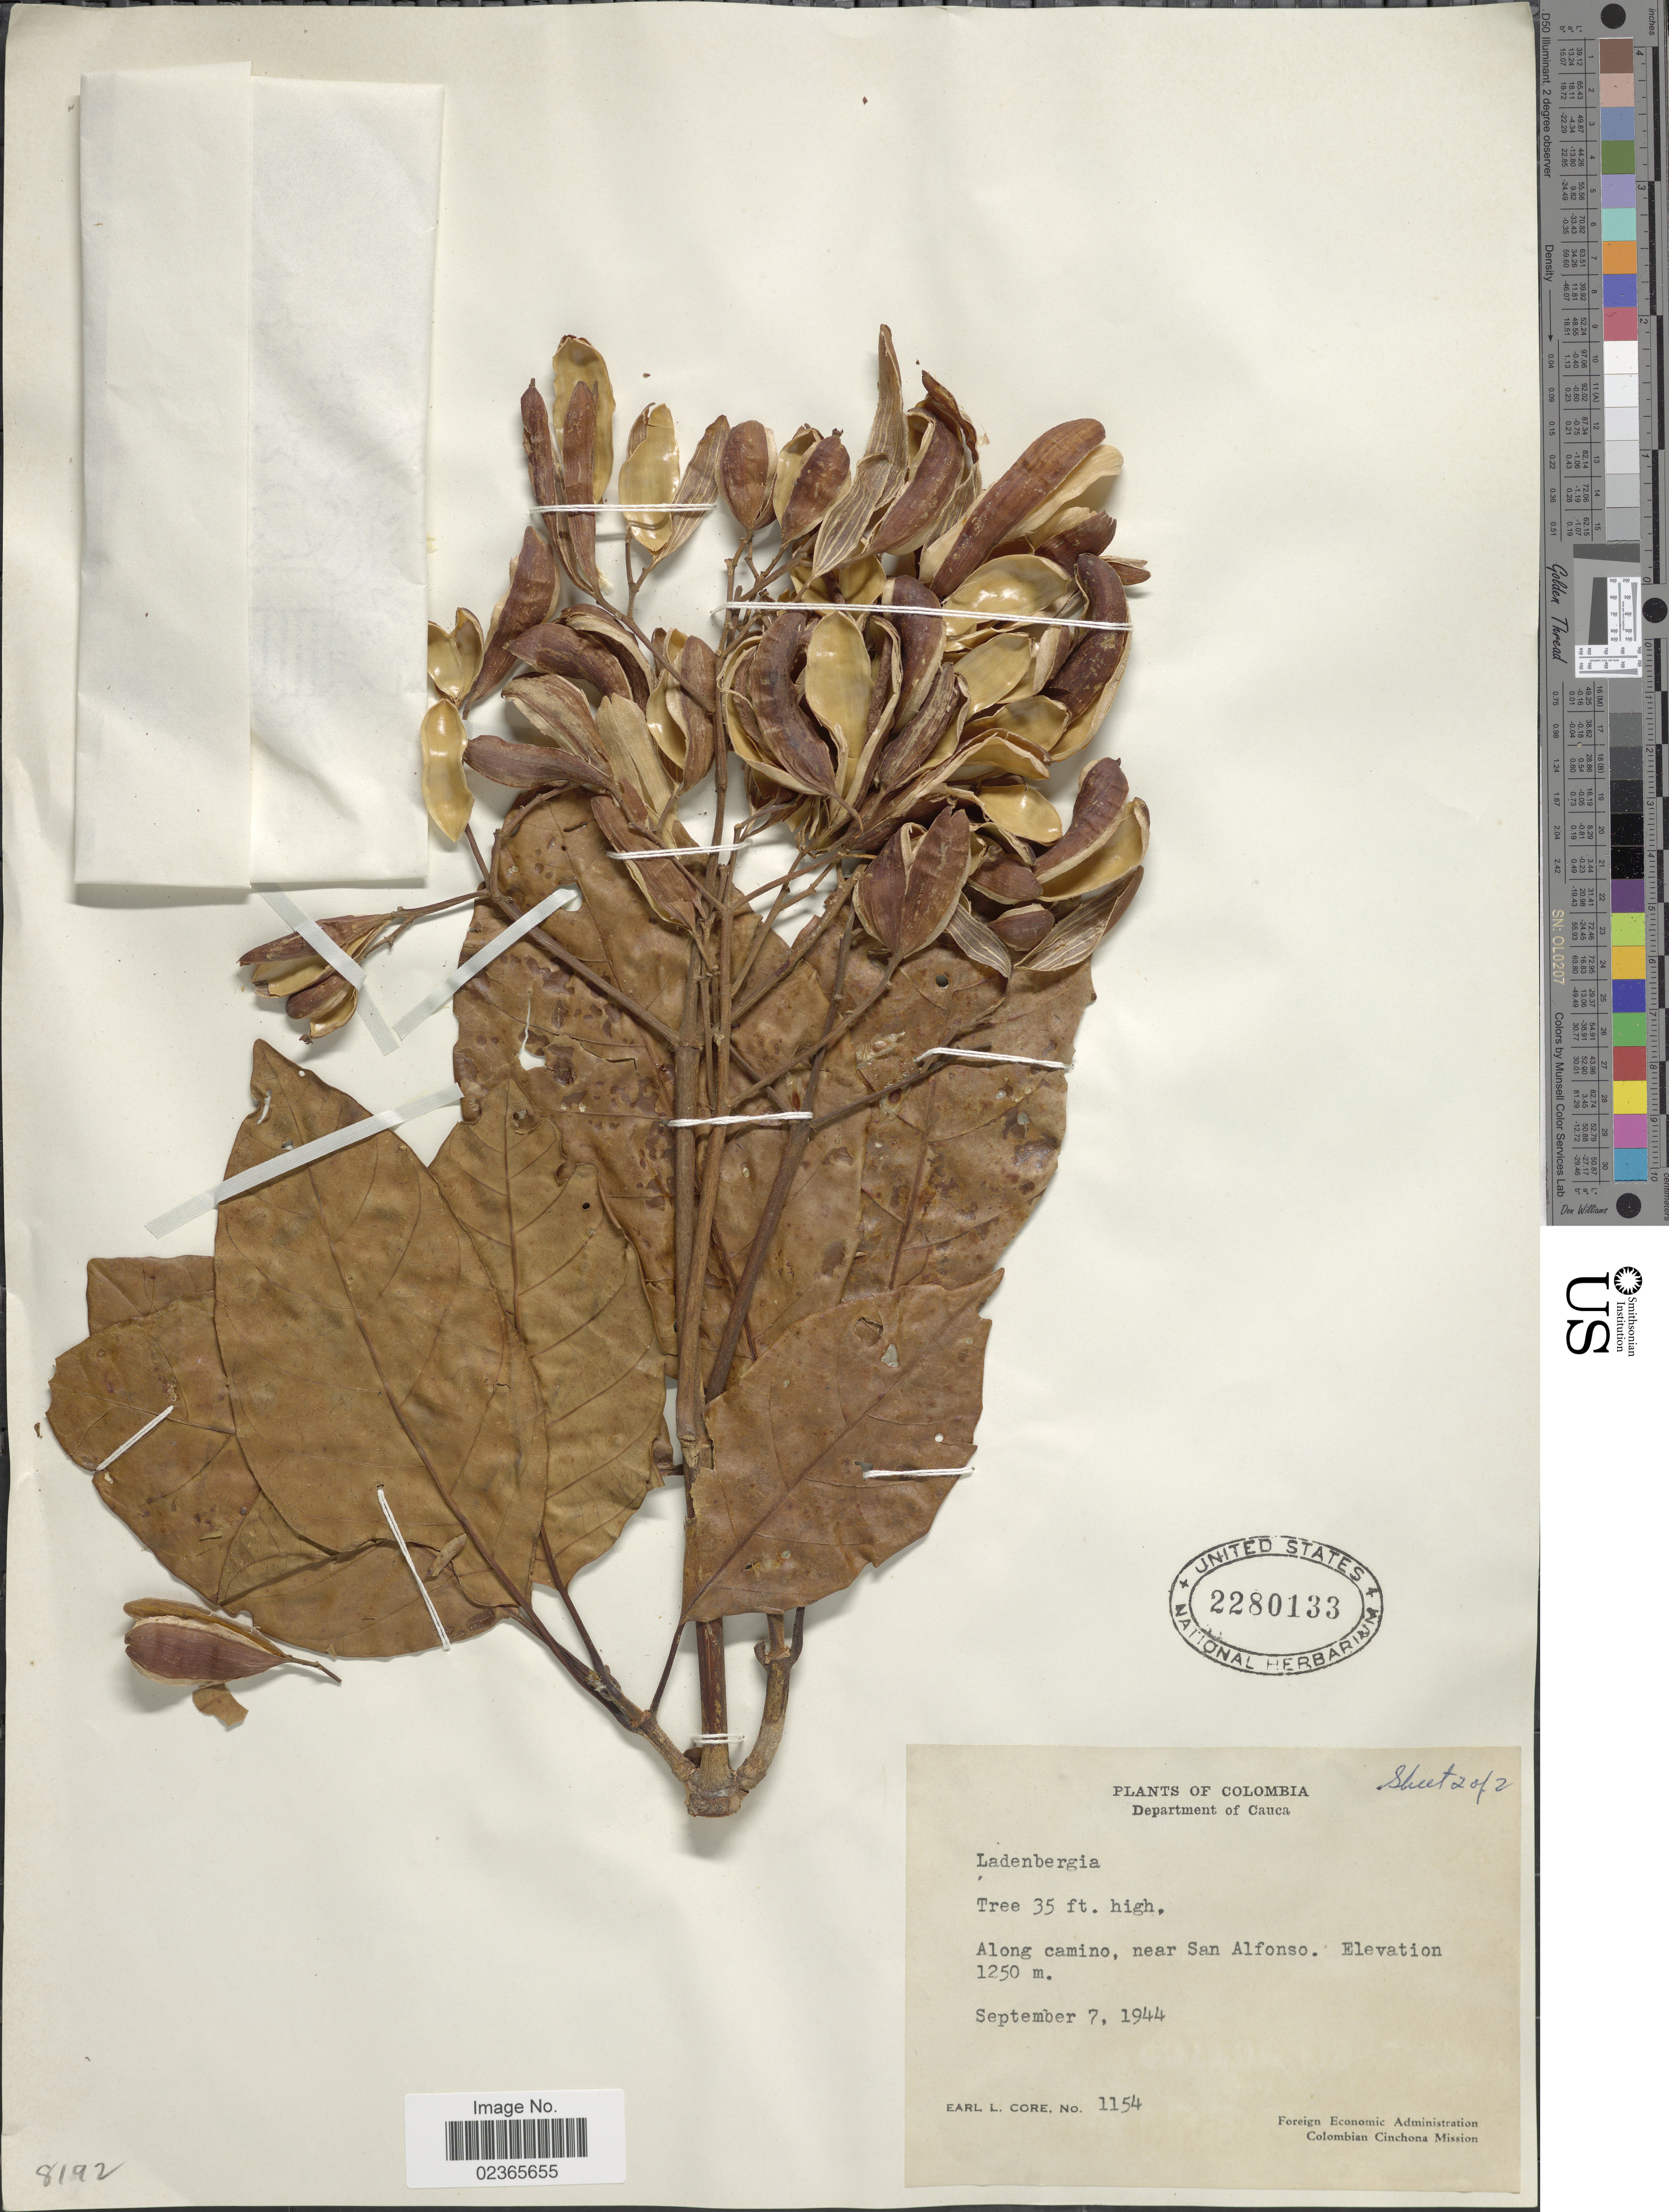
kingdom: Plantae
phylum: Tracheophyta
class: Magnoliopsida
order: Gentianales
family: Rubiaceae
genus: Ladenbergia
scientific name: Ladenbergia sp.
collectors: E. L. Core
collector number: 1154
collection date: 1944-09-07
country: Colombia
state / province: Cauca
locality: Along camino, near San Alfonso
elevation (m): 1250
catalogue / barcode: US 2280133